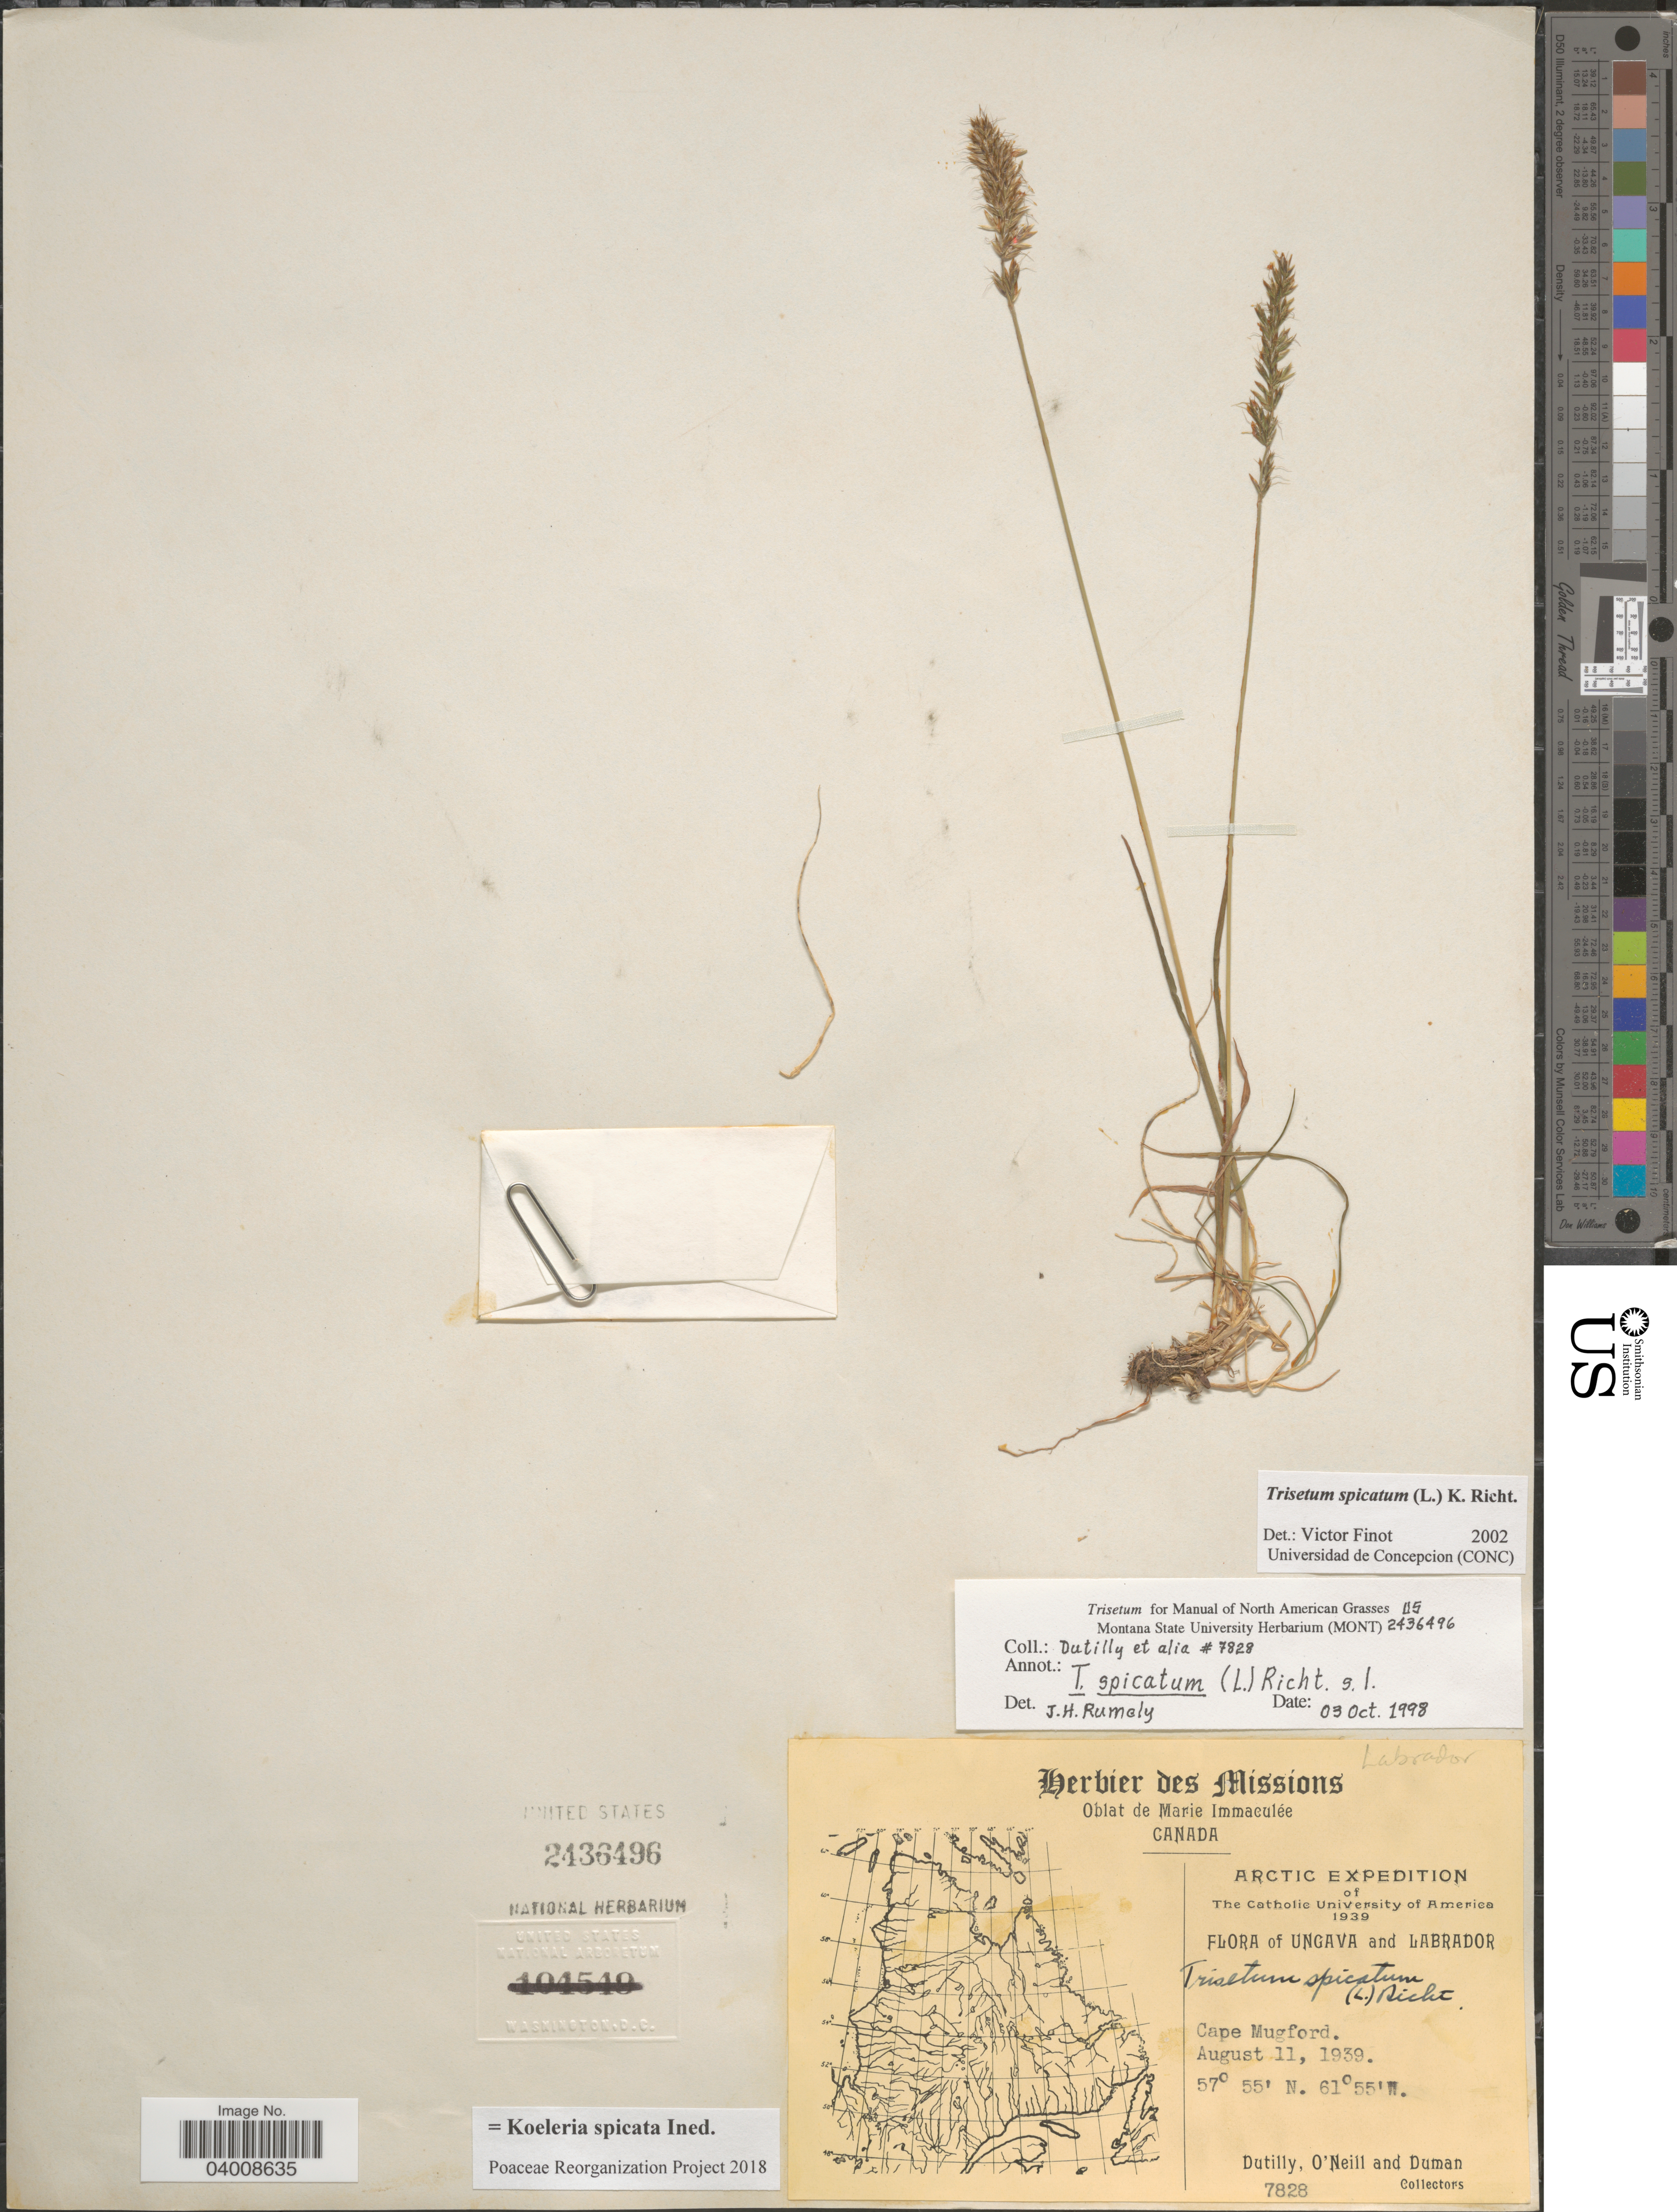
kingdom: Plantae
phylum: Tracheophyta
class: Liliopsida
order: Poales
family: Poaceae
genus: Koeleria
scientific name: Koeleria spicata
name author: (L.) Barberá et al.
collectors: -. Dutilly, -. O'Neill & -. Duman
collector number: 7828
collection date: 1939-08-11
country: Canada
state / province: Newfoundland and Labrador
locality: Ungava and Labrador. Cape Mugford.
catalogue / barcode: US 2436496